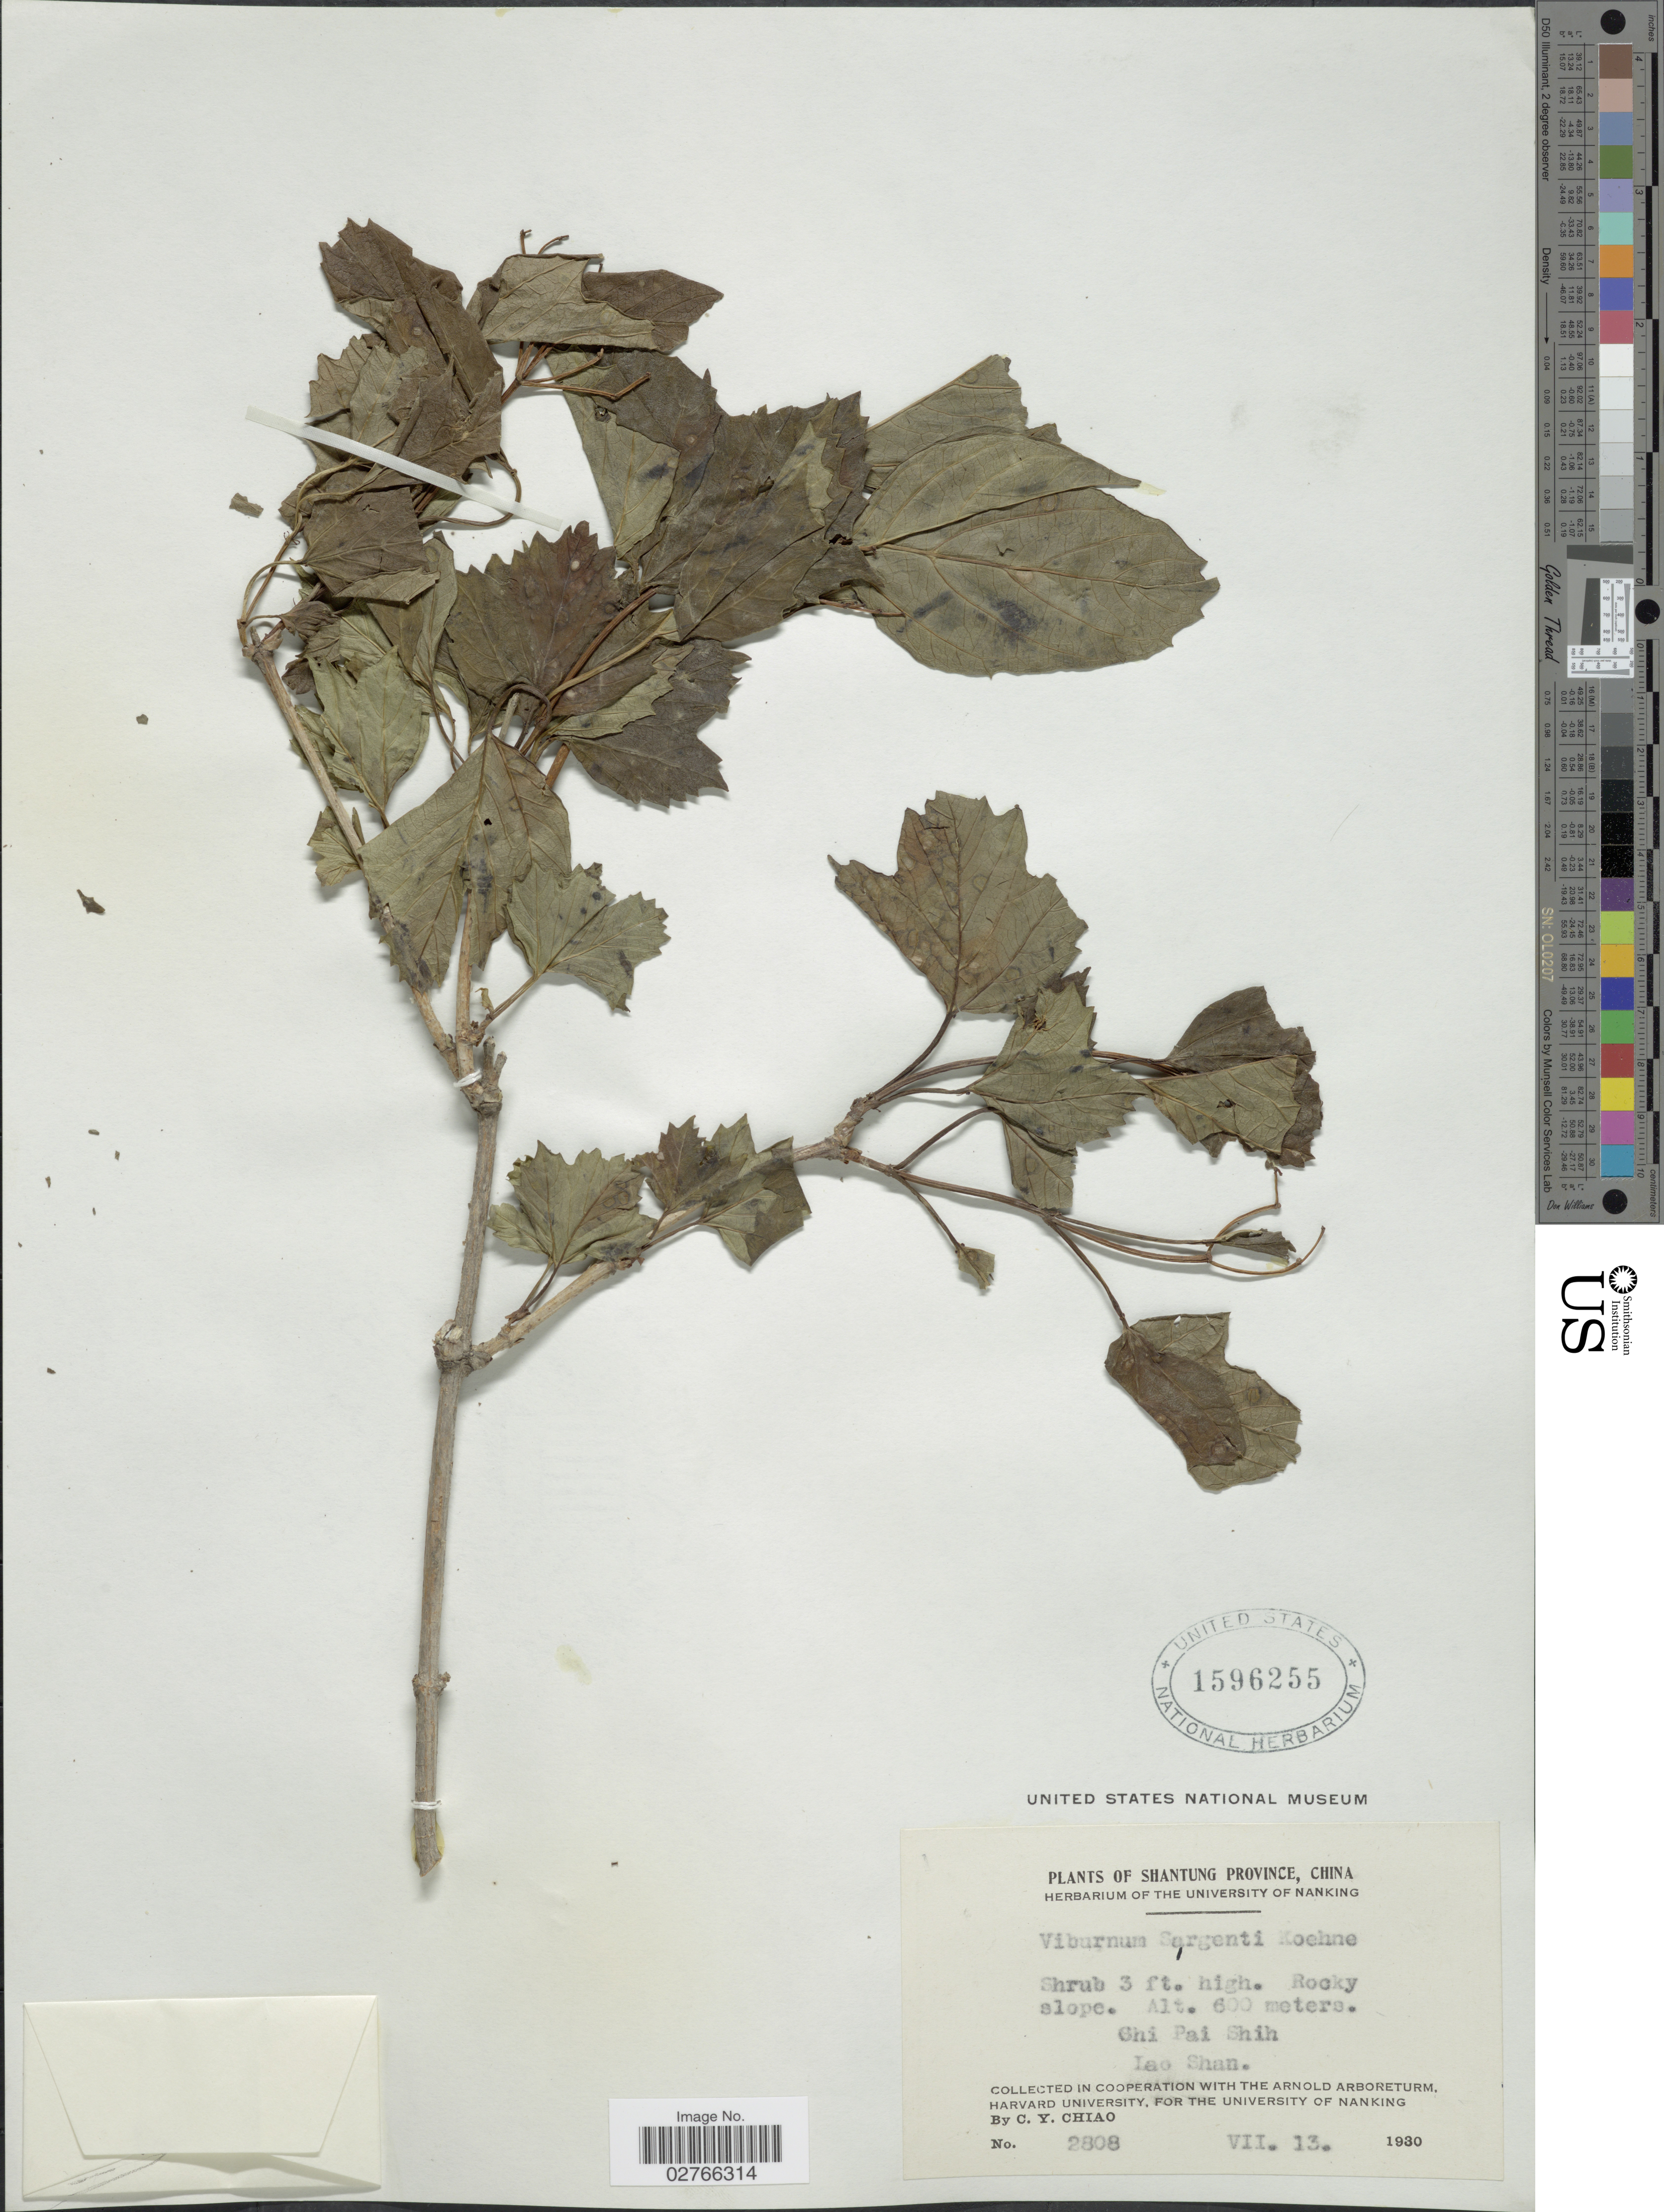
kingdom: Plantae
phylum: Tracheophyta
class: Magnoliopsida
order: Dipsacales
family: Viburnaceae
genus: Viburnum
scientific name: Viburnum opulus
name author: L.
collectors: C. Y. Chiao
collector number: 2808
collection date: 1930-07-13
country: China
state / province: Shandong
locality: Shantung Province, Chi Pai Shih Lao Shan.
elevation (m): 600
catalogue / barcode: US 1596255